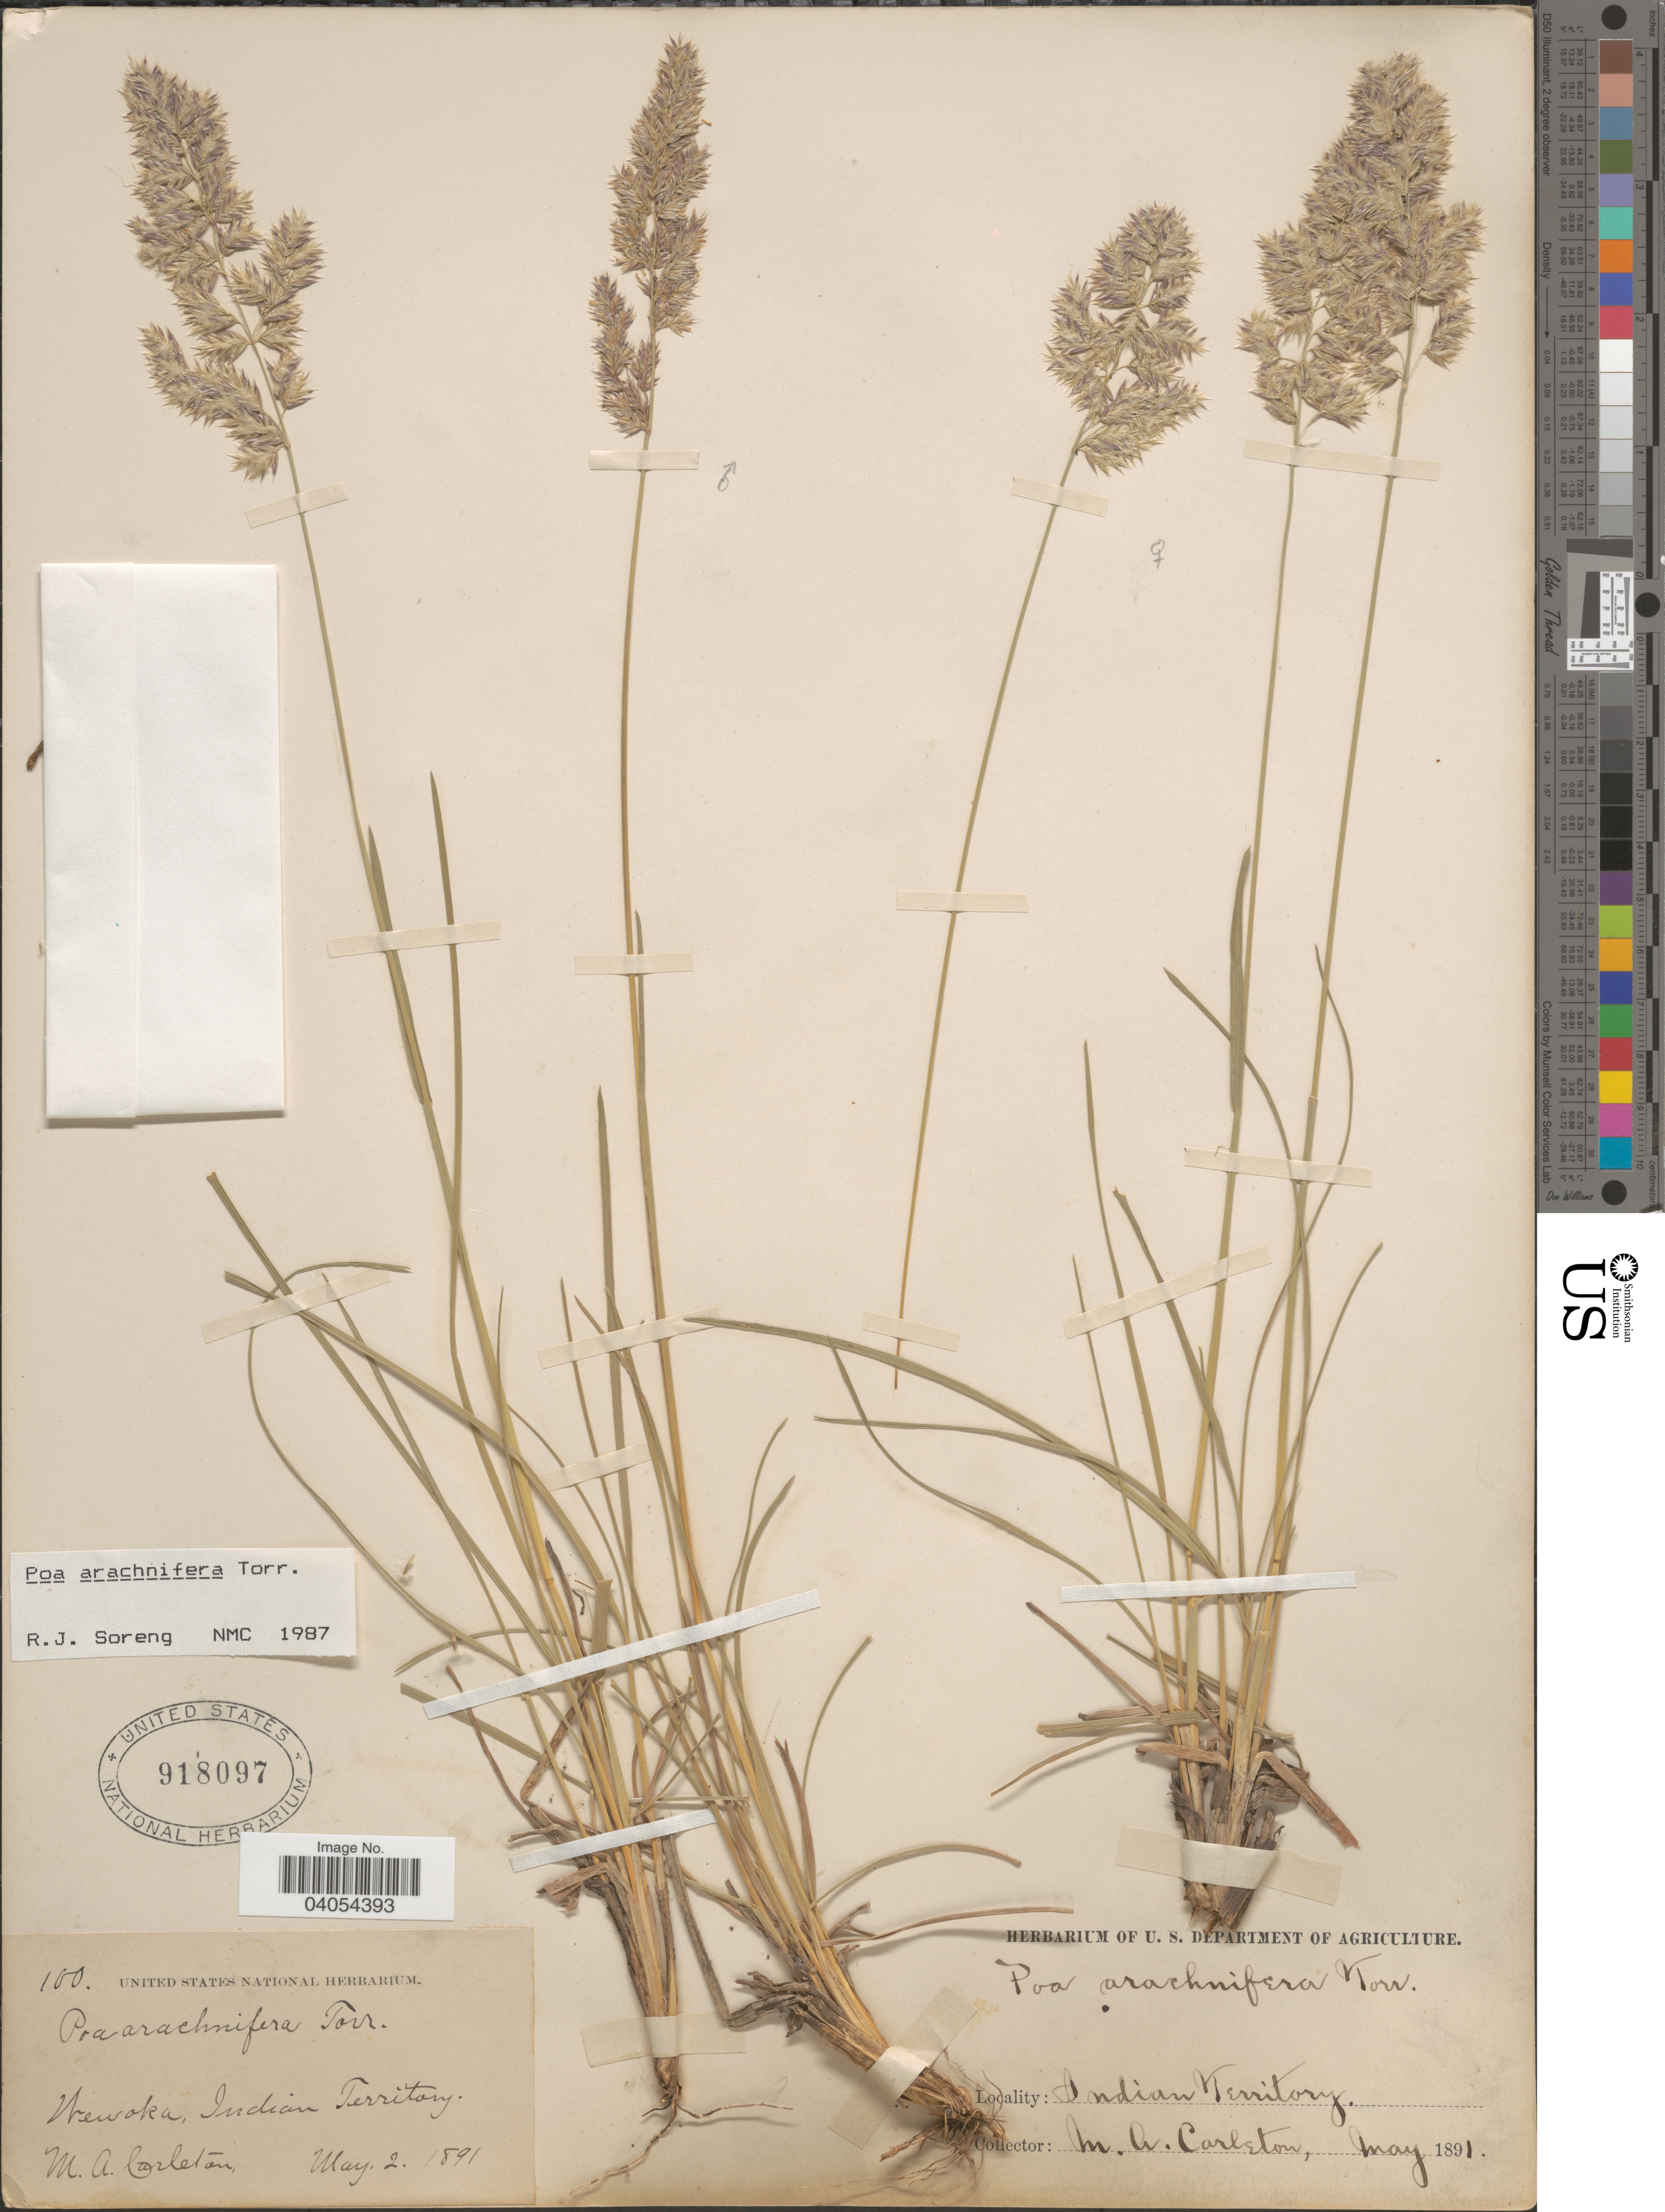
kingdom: Plantae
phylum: Tracheophyta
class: Liliopsida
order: Poales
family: Poaceae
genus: Poa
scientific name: Poa arachnifera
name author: Torr.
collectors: M. A. Carleton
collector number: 100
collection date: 1891-05-02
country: United States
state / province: Oklahoma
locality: Wewoka, Indian Territory.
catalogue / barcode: US 918097